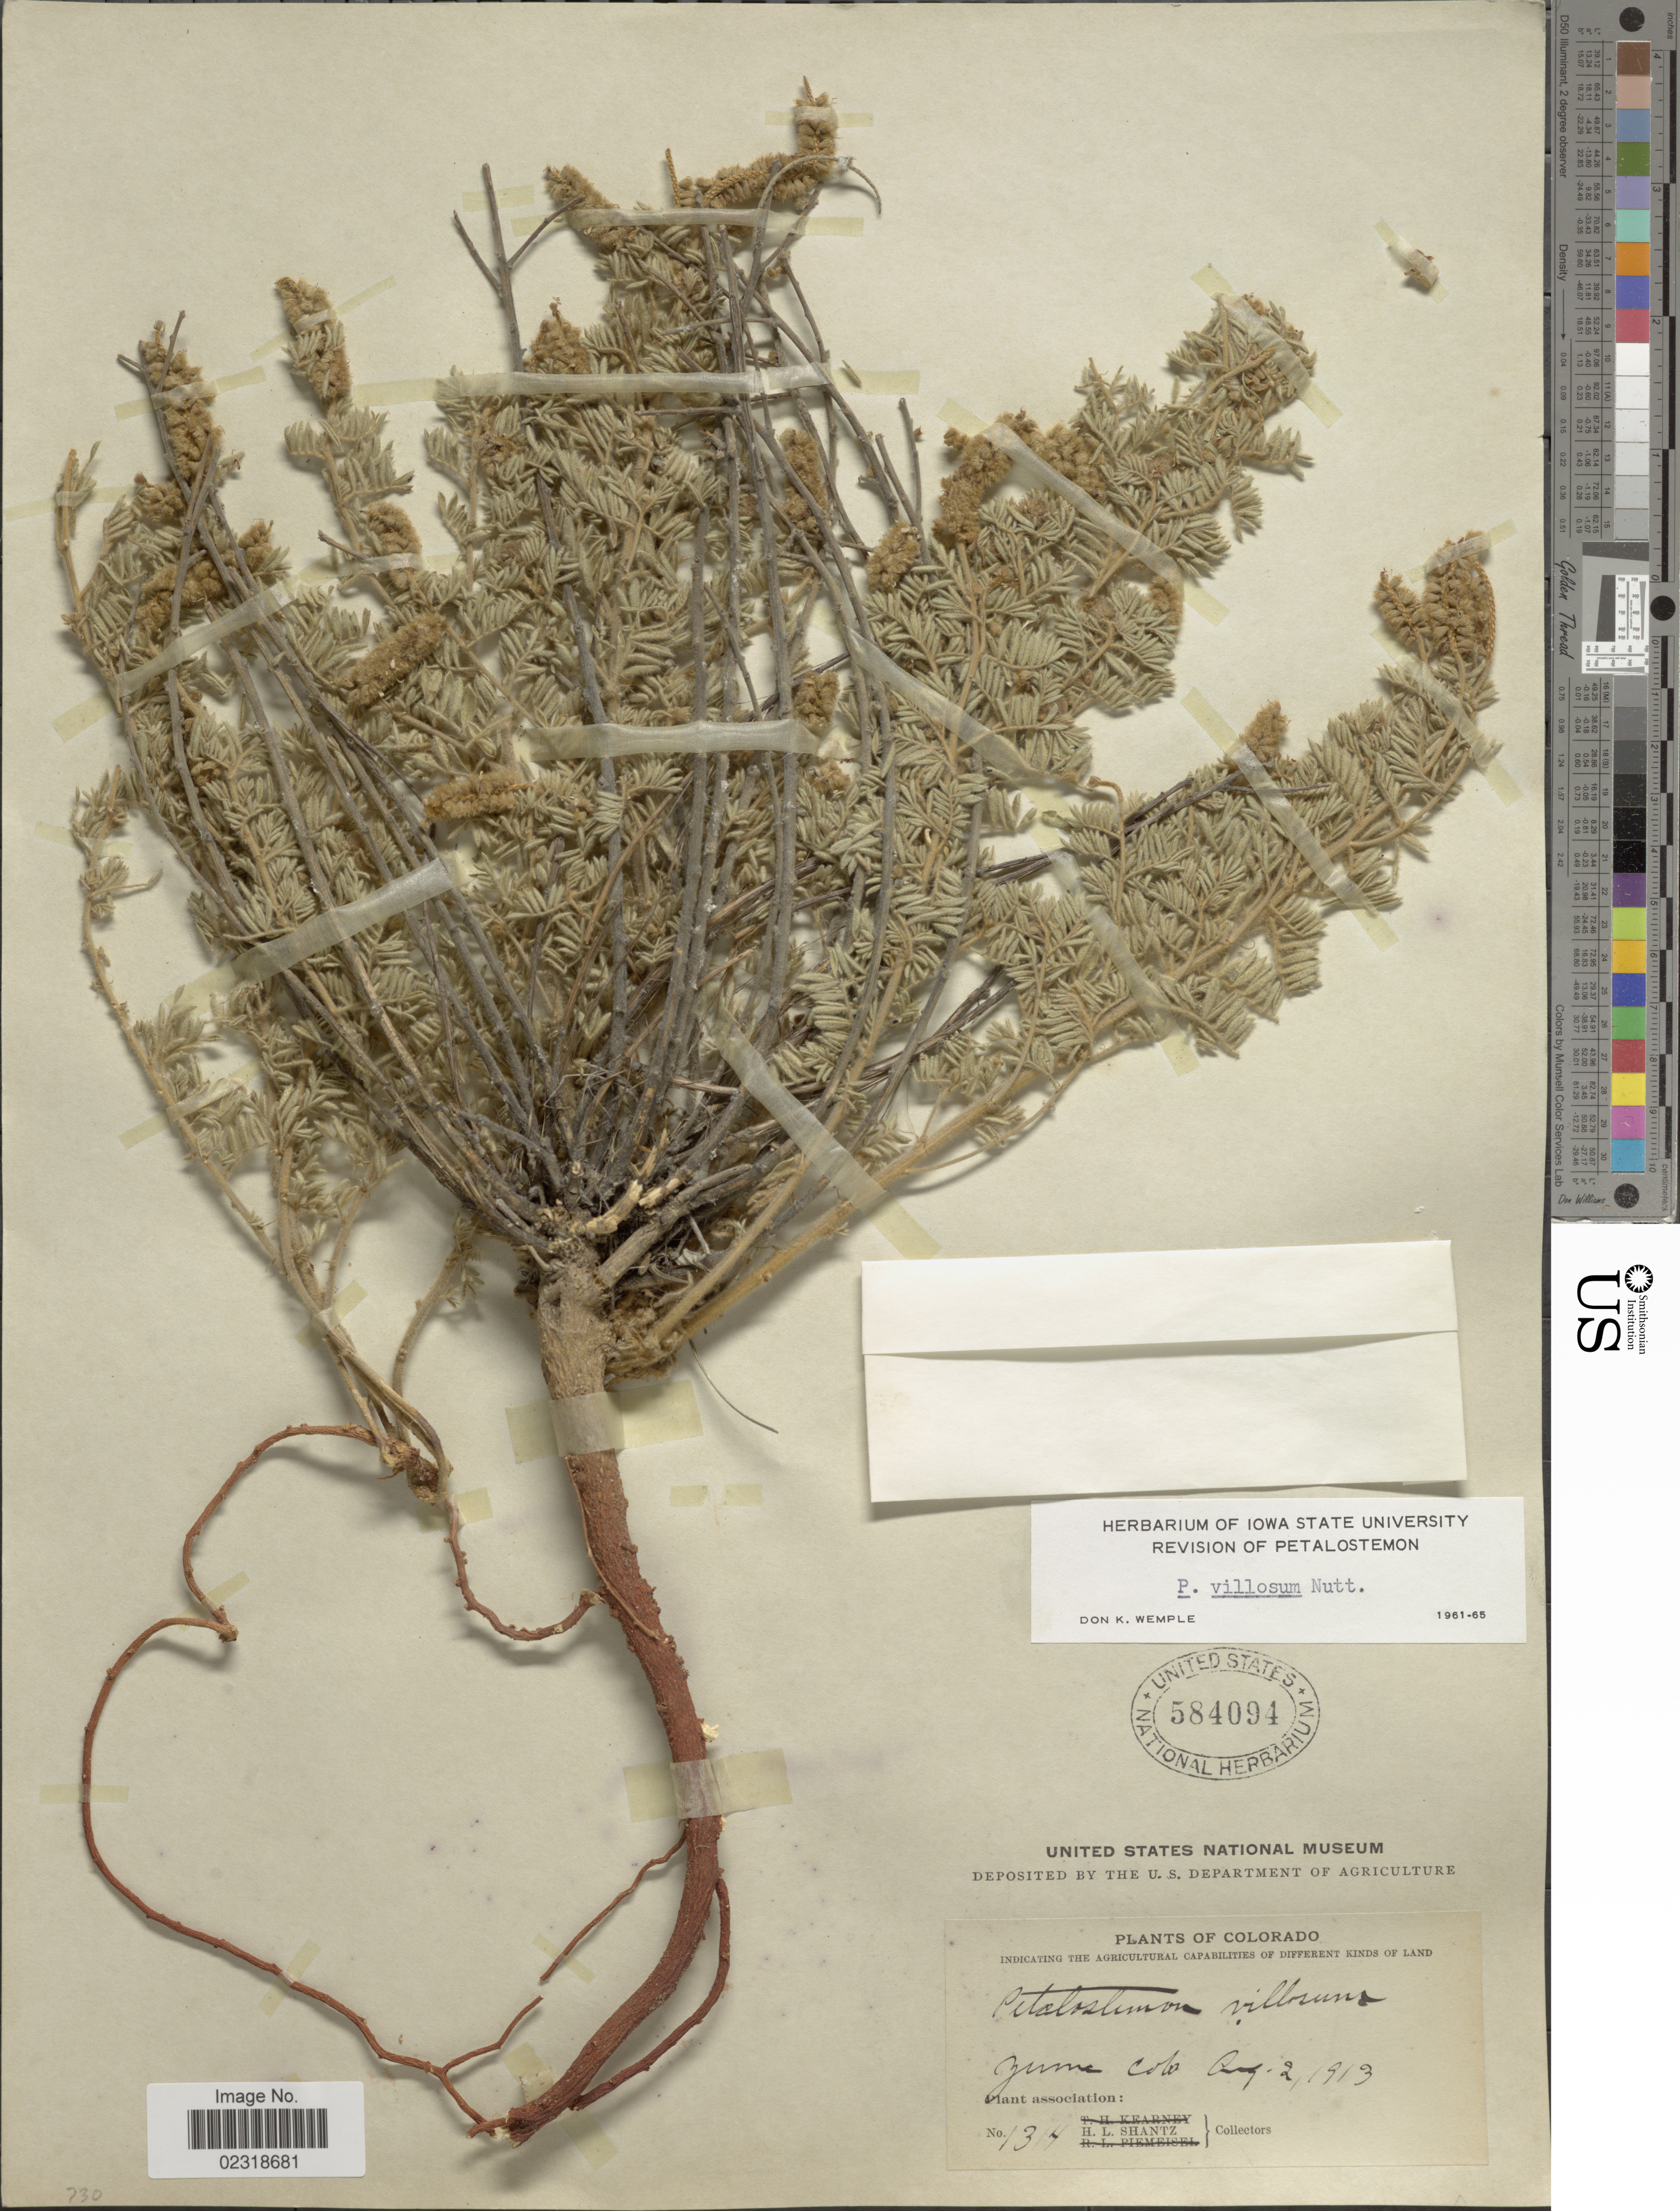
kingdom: Plantae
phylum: Tracheophyta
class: Magnoliopsida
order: Fabales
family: Fabaceae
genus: Dalea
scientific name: Dalea villosa var. villosa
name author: (Nutt.) Spreng.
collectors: H. Shantz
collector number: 1314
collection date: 1913-08-02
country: United States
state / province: Colorado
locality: Yuma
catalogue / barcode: US 584094